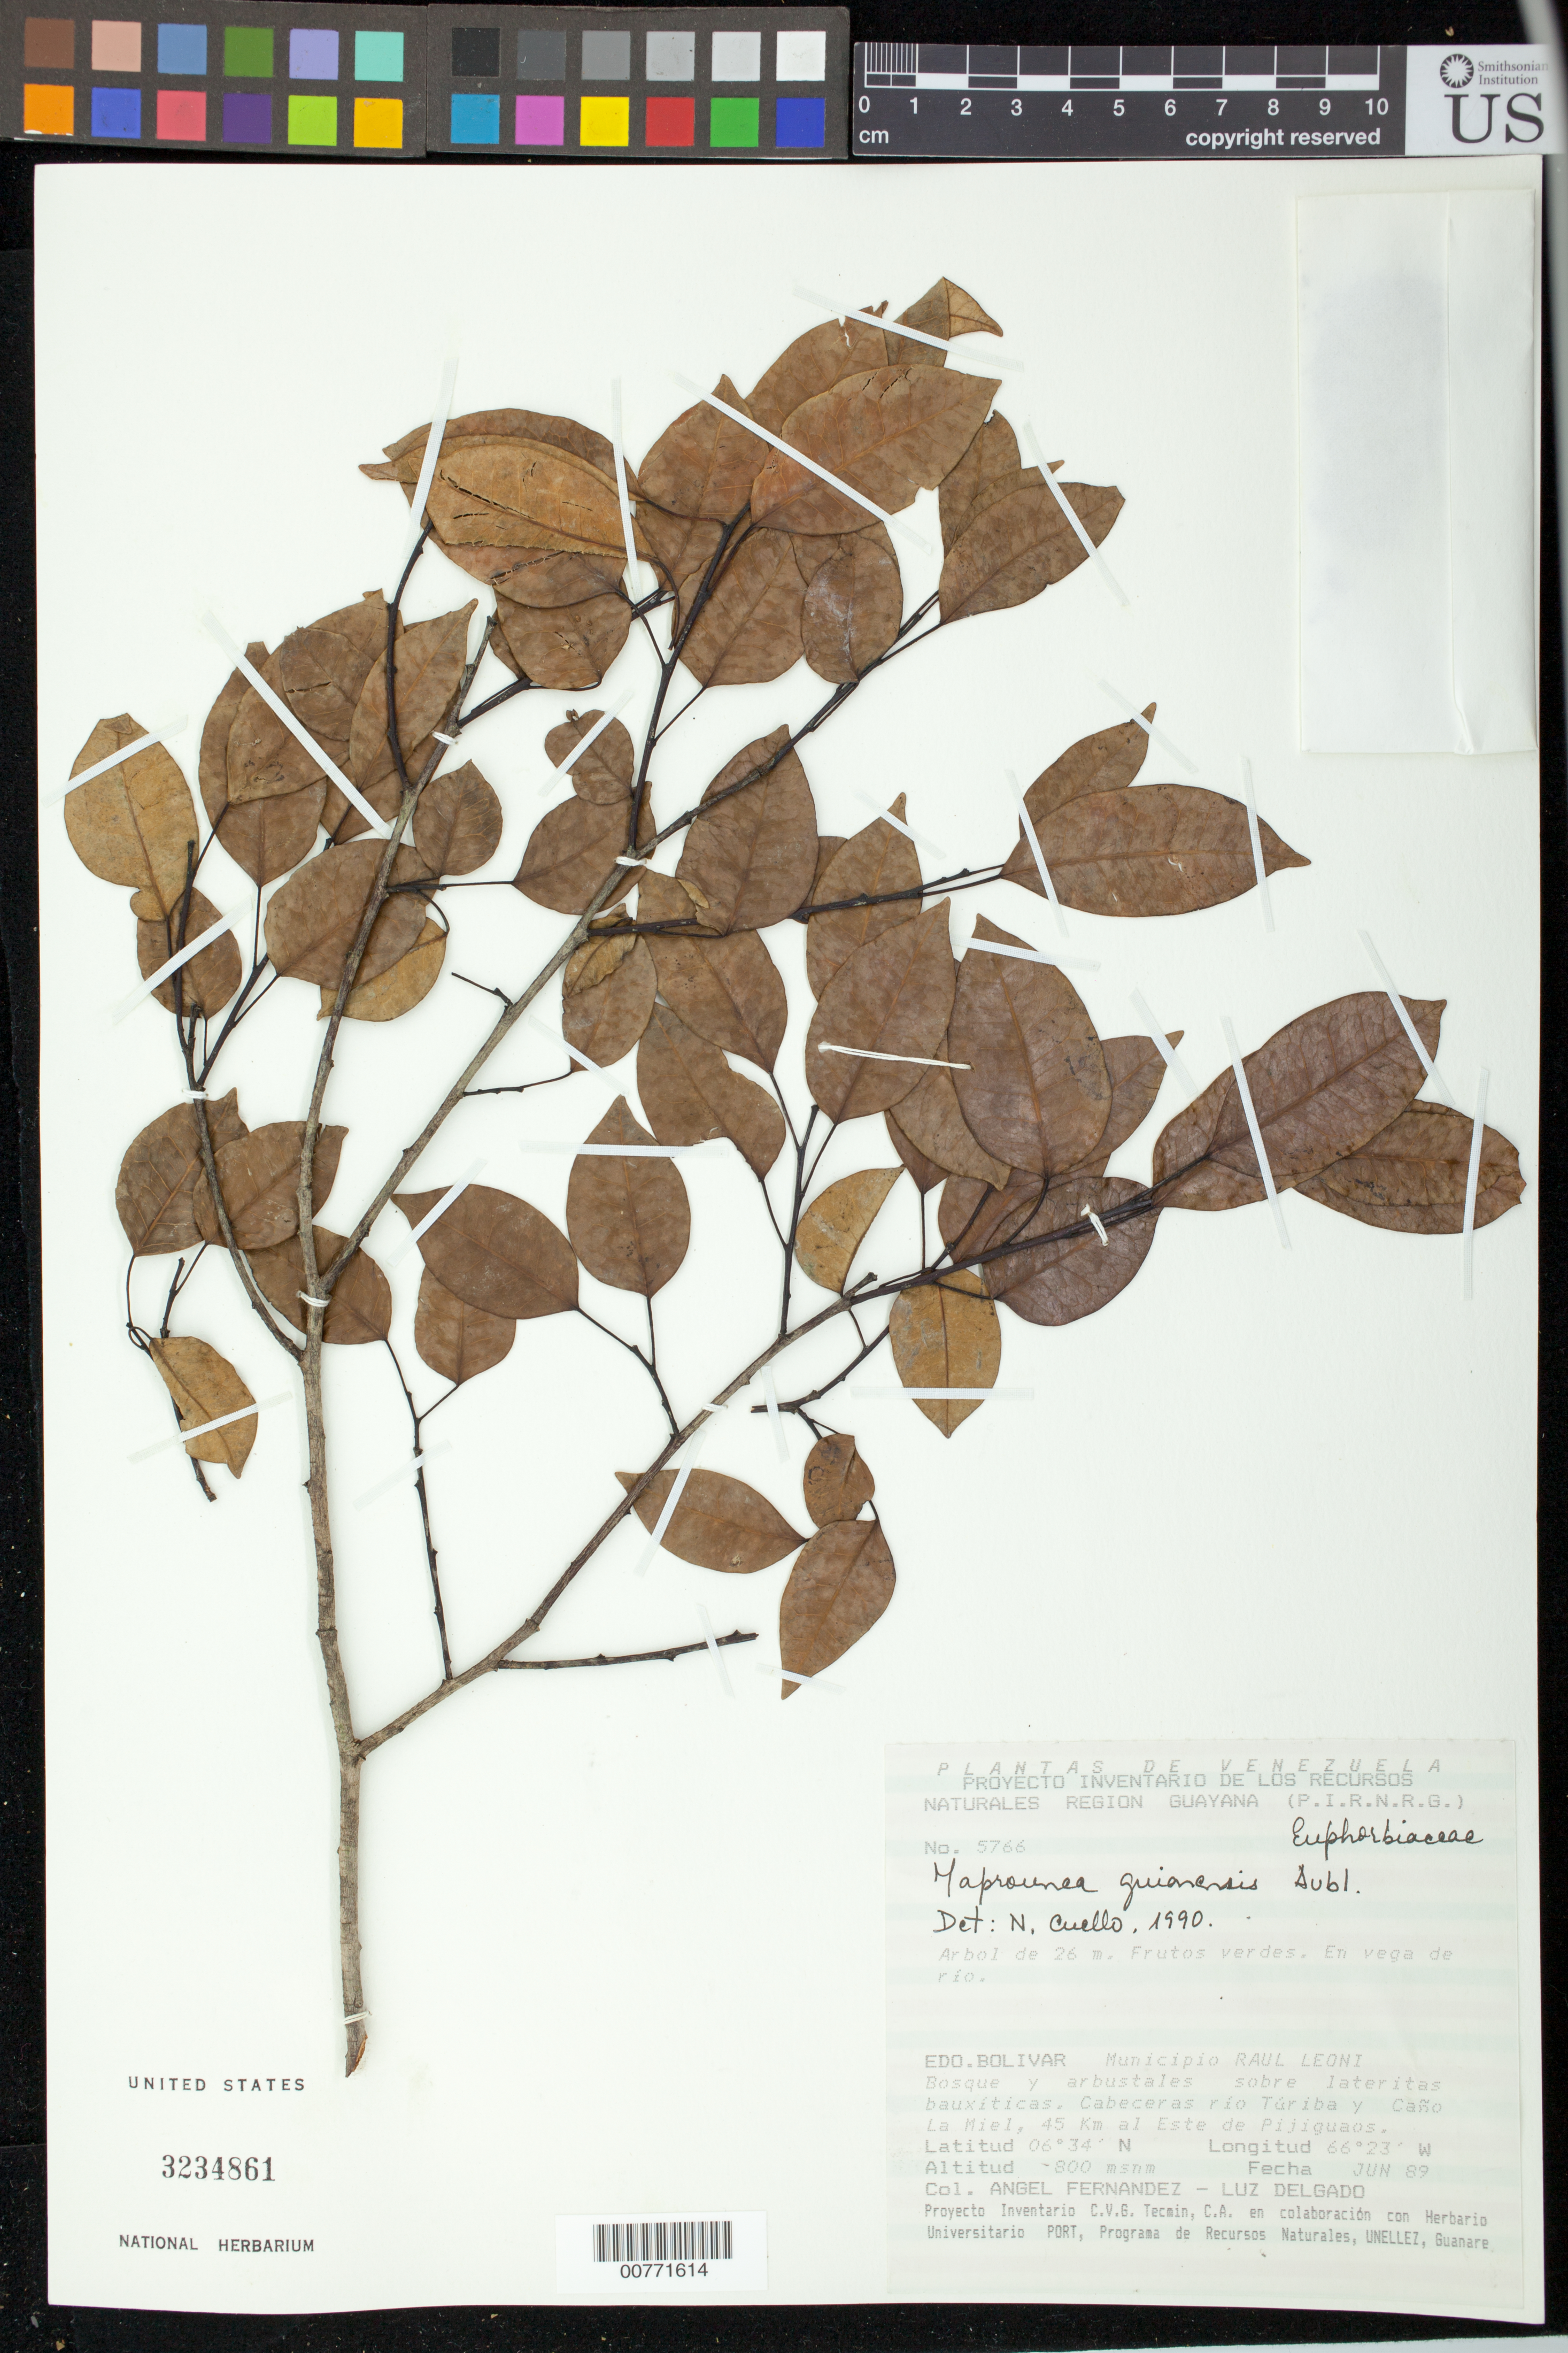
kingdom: Plantae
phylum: Tracheophyta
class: Magnoliopsida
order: Malpighiales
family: Euphorbiaceae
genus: Maprounea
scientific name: Maprounea guianensis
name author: Aubl.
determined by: Cuello, Nidia L.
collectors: A. Fernández & L. Delgado V.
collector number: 5766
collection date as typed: Jun-89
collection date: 1989-06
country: Venezuela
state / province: Bolívar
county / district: Angostura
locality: Mun. Raúl Leoni [=Angostura], cabeceras Río Túriba y Caño La Miel, 45 km al Este de Pijiguaos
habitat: Vega de río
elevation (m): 800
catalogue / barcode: US 3234861